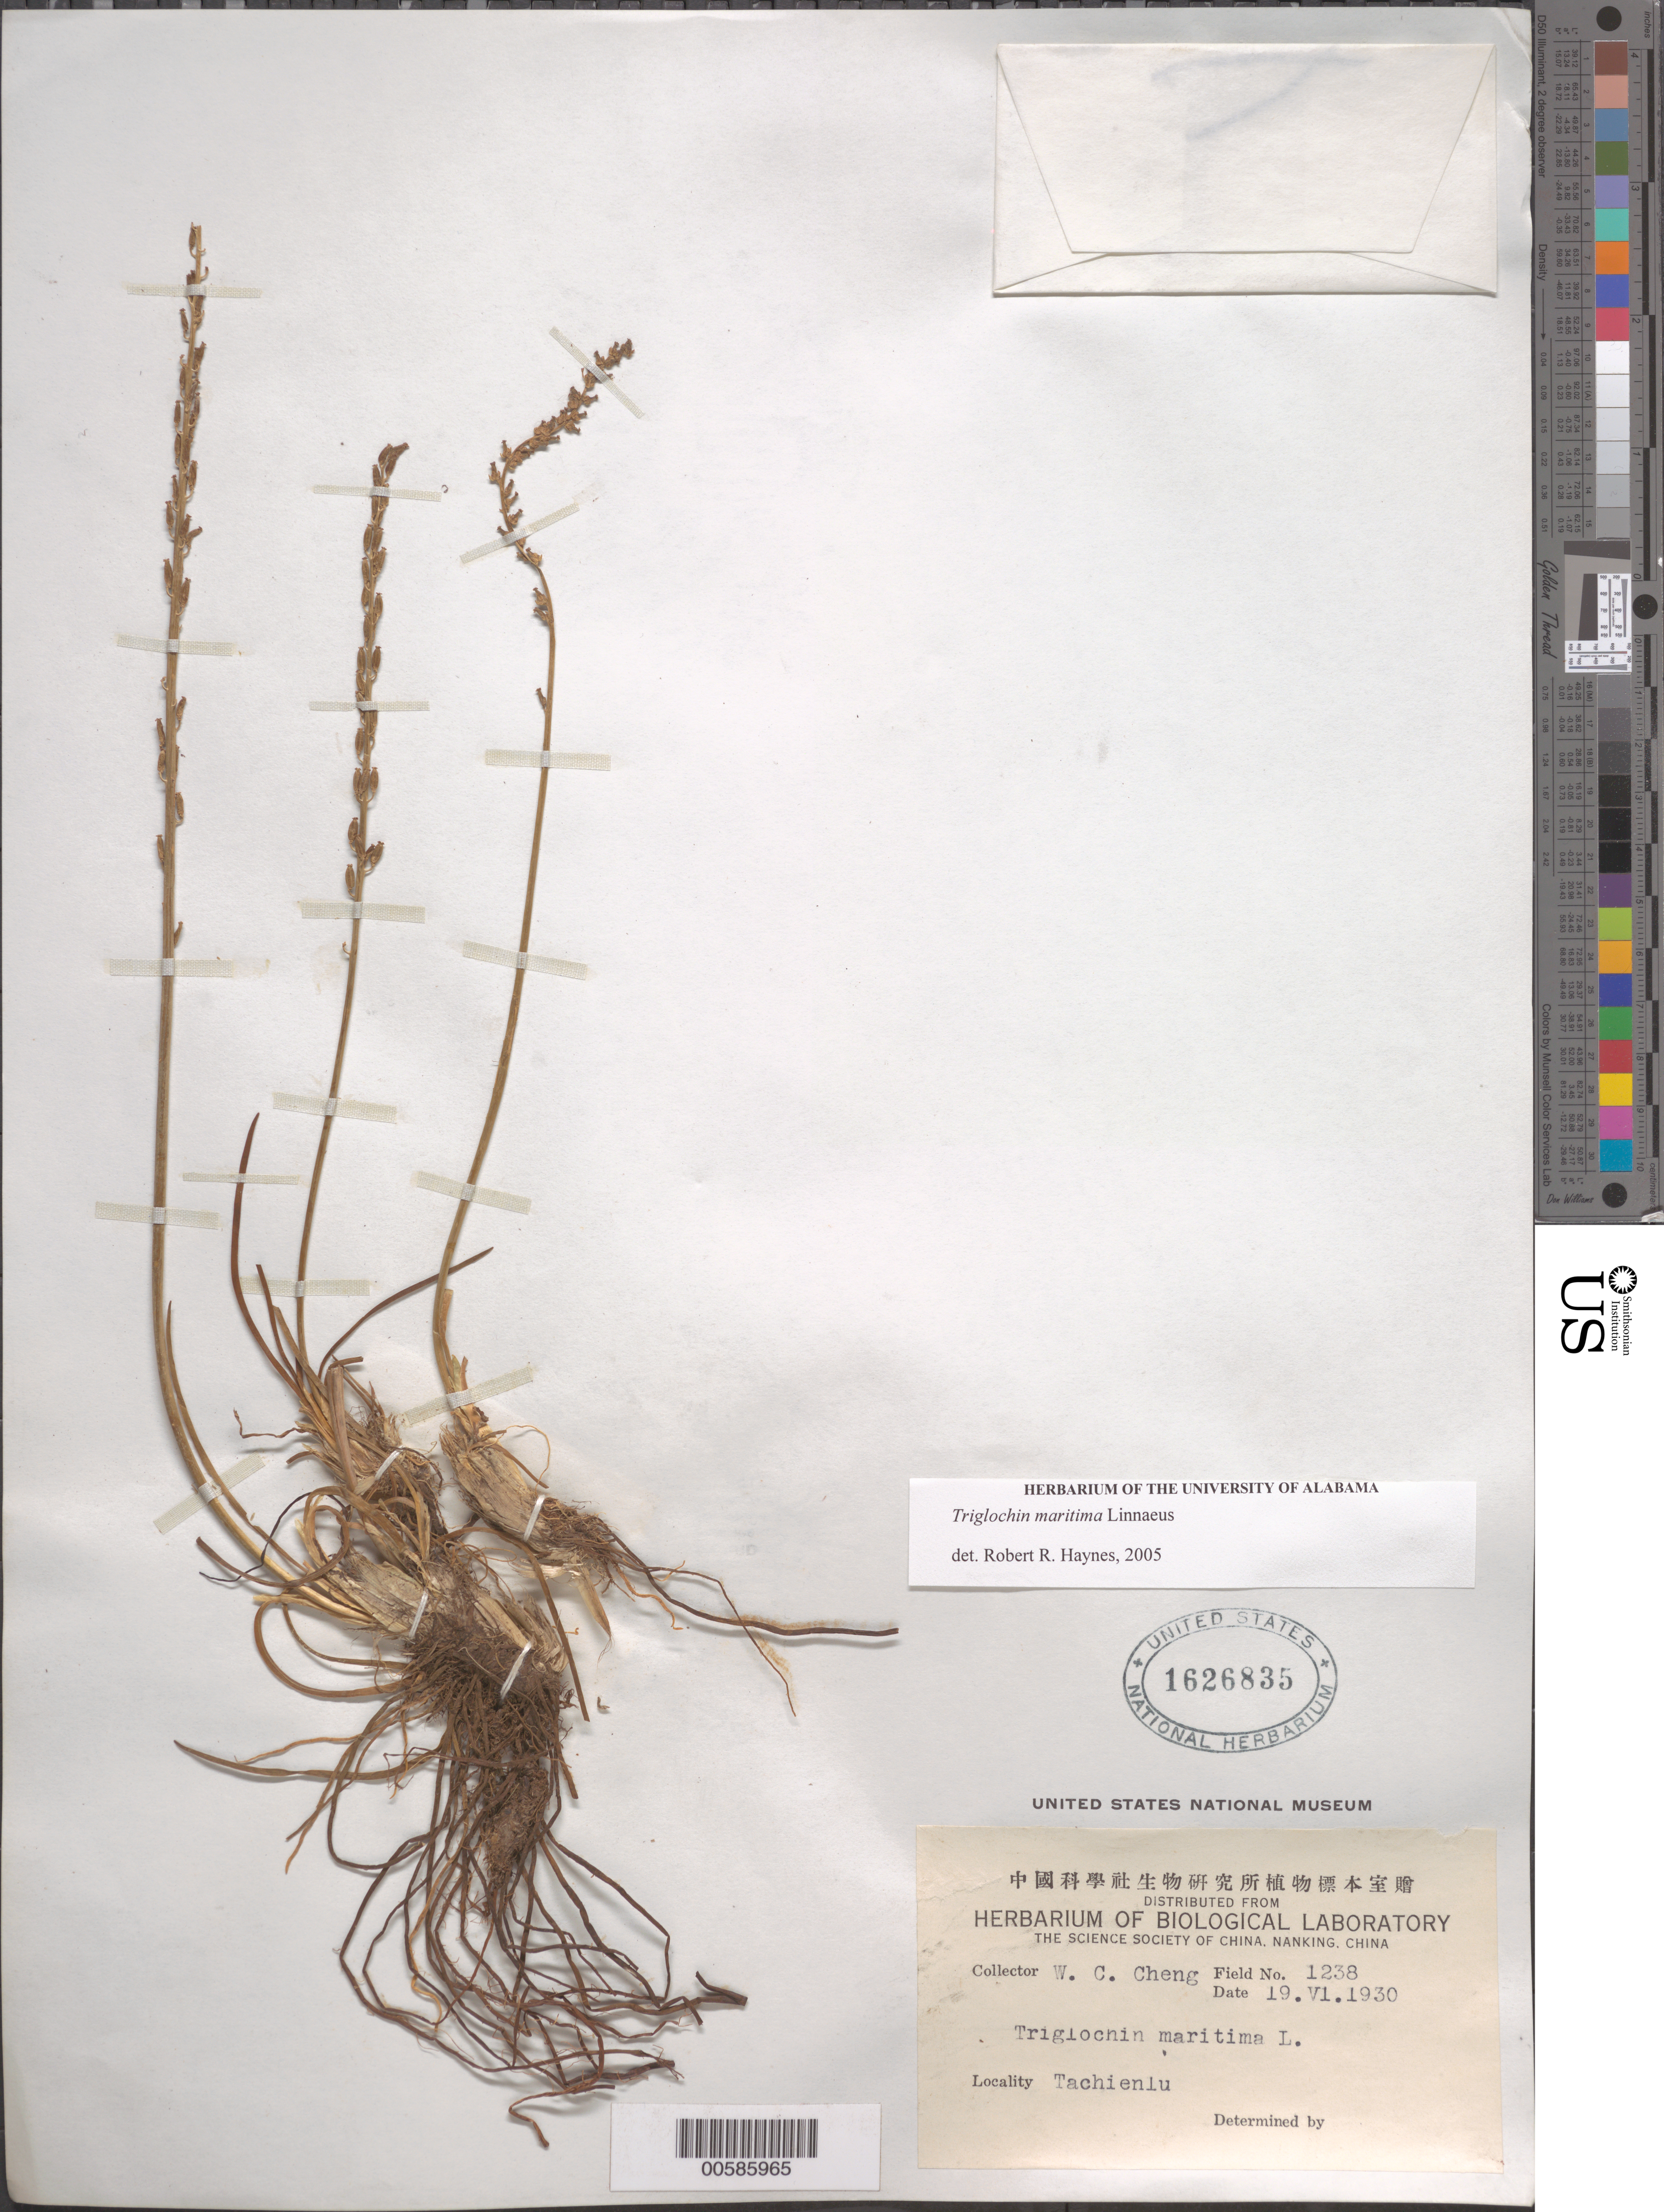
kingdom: Plantae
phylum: Tracheophyta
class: Liliopsida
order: Alismatales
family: Juncaginaceae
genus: Triglochin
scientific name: Triglochin maritima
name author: L.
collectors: W. C. Cheng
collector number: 1238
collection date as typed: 19 Jun 1930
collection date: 1930-06-19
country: China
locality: Tachienlu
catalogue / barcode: US 1626835